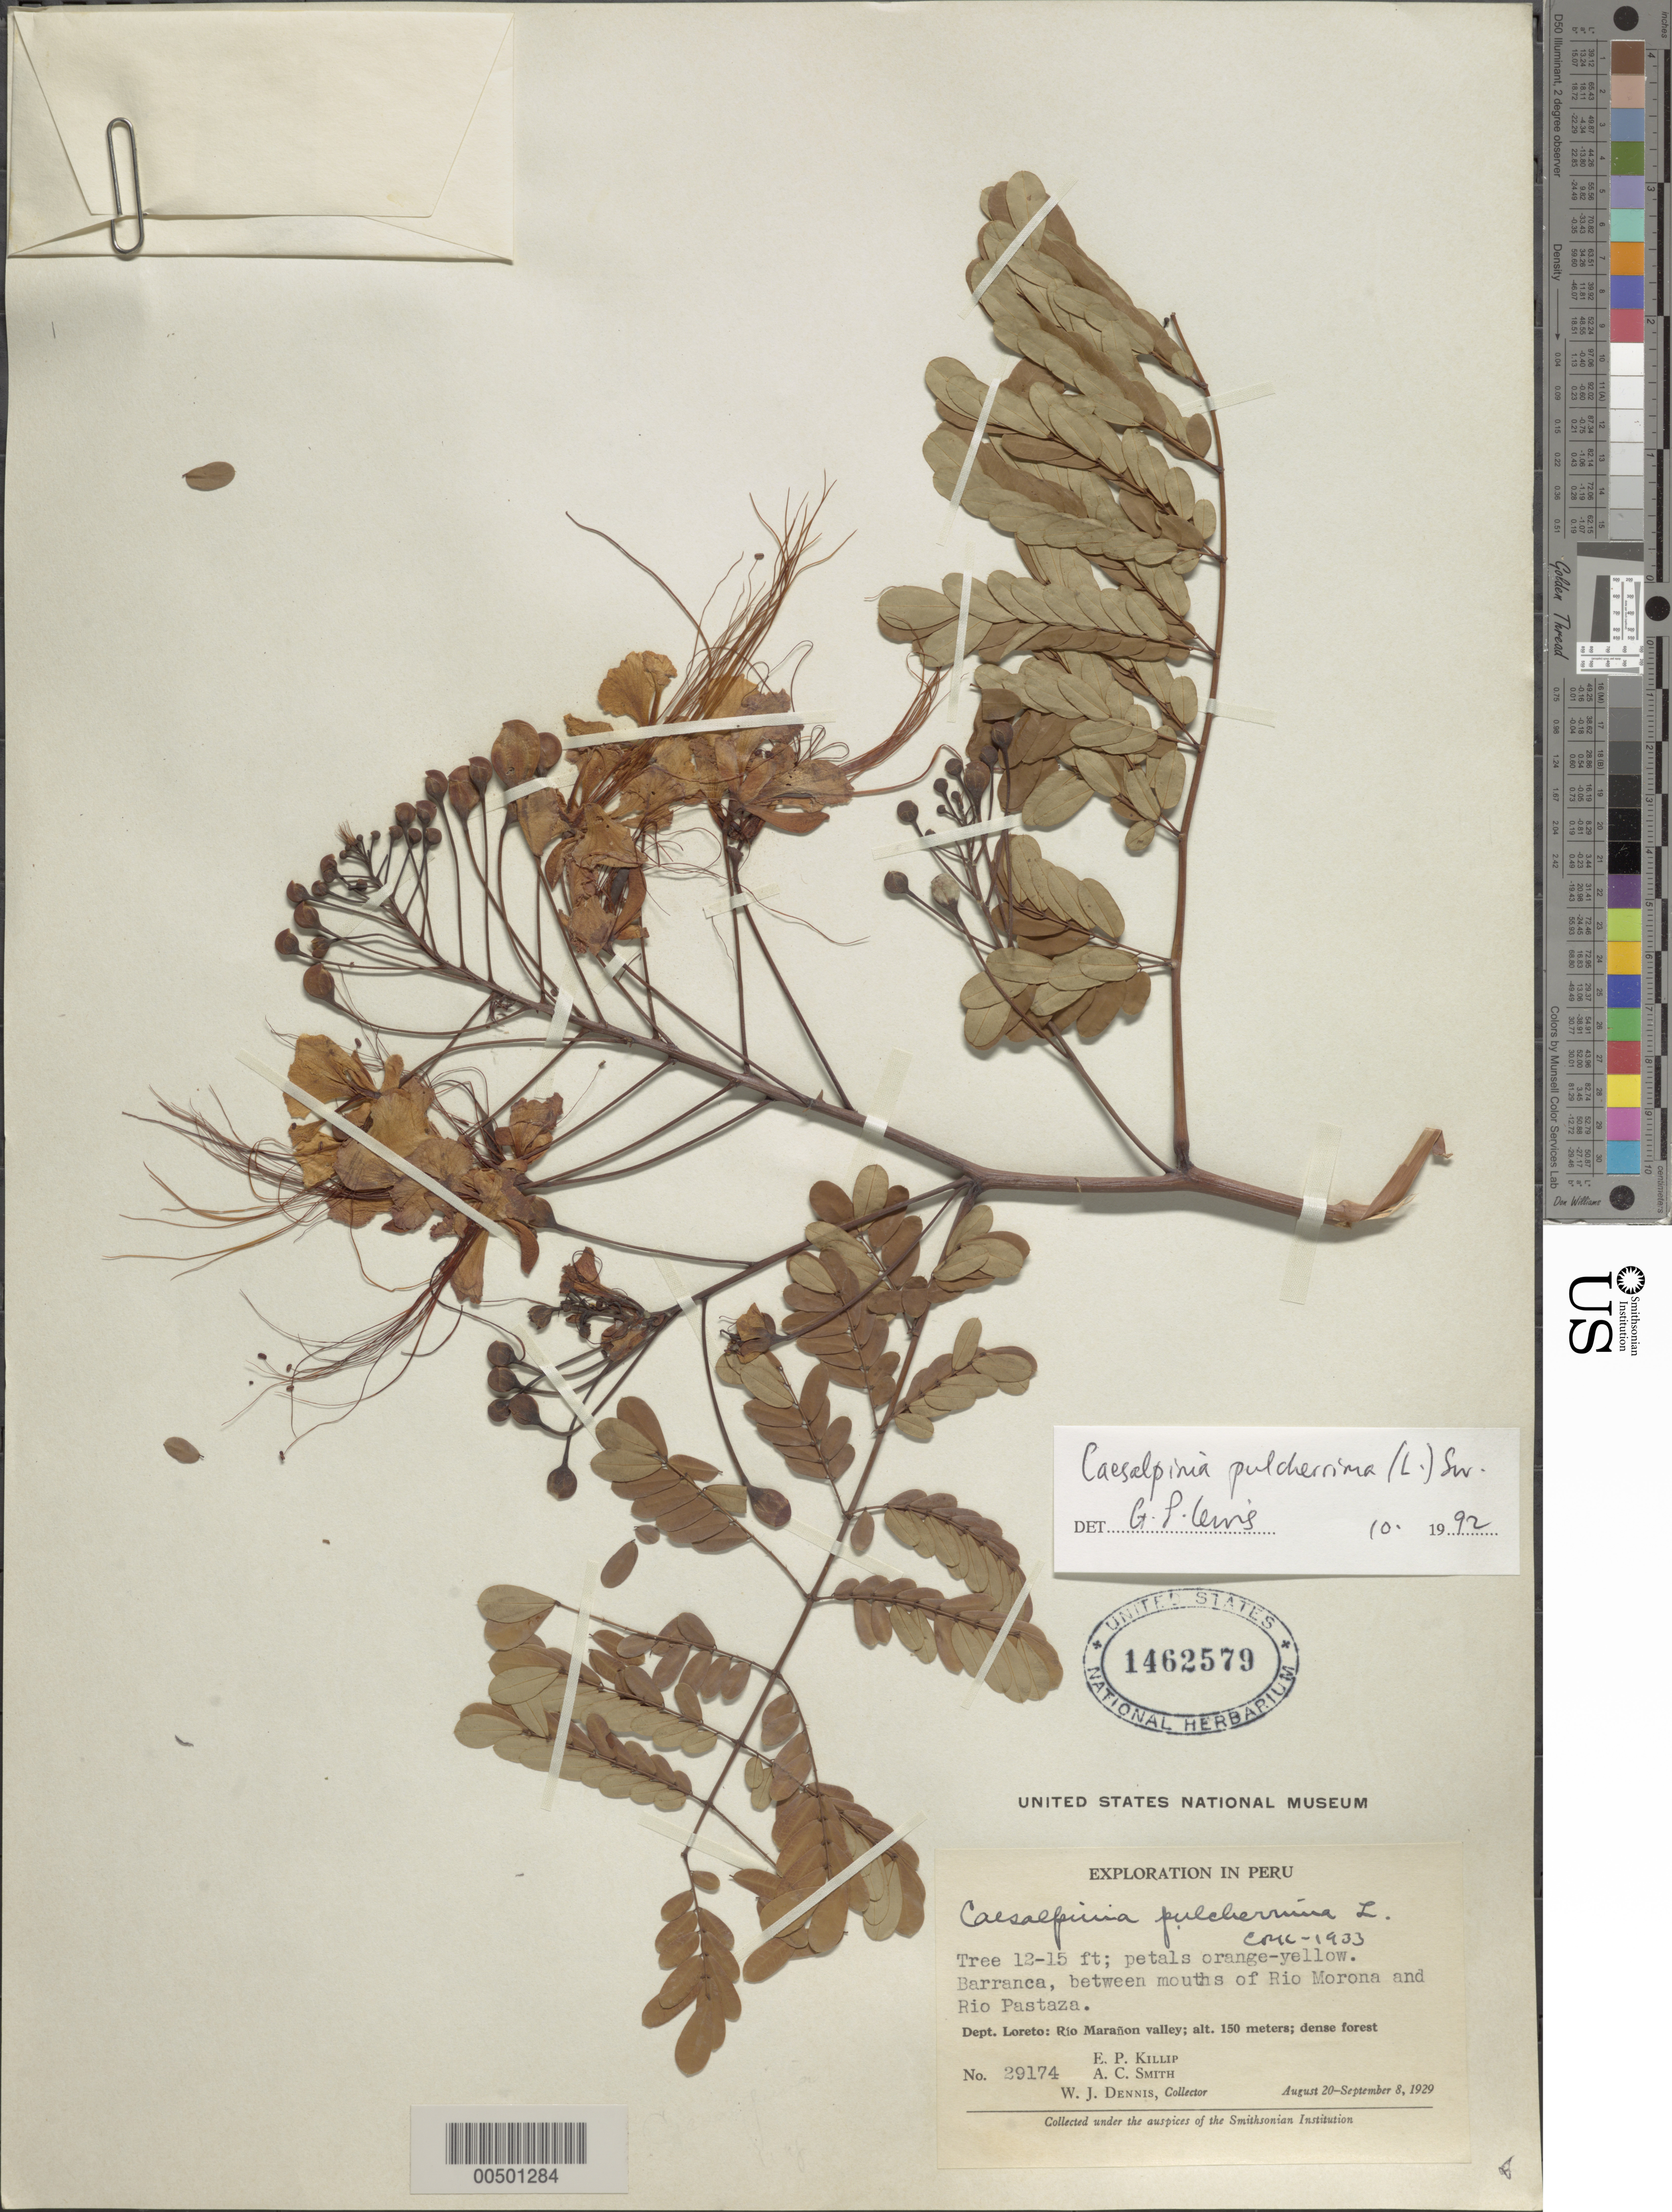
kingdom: Plantae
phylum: Tracheophyta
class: Magnoliopsida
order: Fabales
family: Fabaceae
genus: Caesalpinia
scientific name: Caesalpinia pulcherrima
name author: (L.) Sw.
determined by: Killip, Ellsworth P.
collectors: E. P. Killip, A. C. Smith & W. J. Dennis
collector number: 29174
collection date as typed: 20 Aug 1929 to 08 Sep 1929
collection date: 1929-08-20/1929-09-08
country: Peru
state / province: Loreto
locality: Between mouths of rio morona and rio pastaza, rio maranon valley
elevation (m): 150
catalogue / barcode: US 1462579